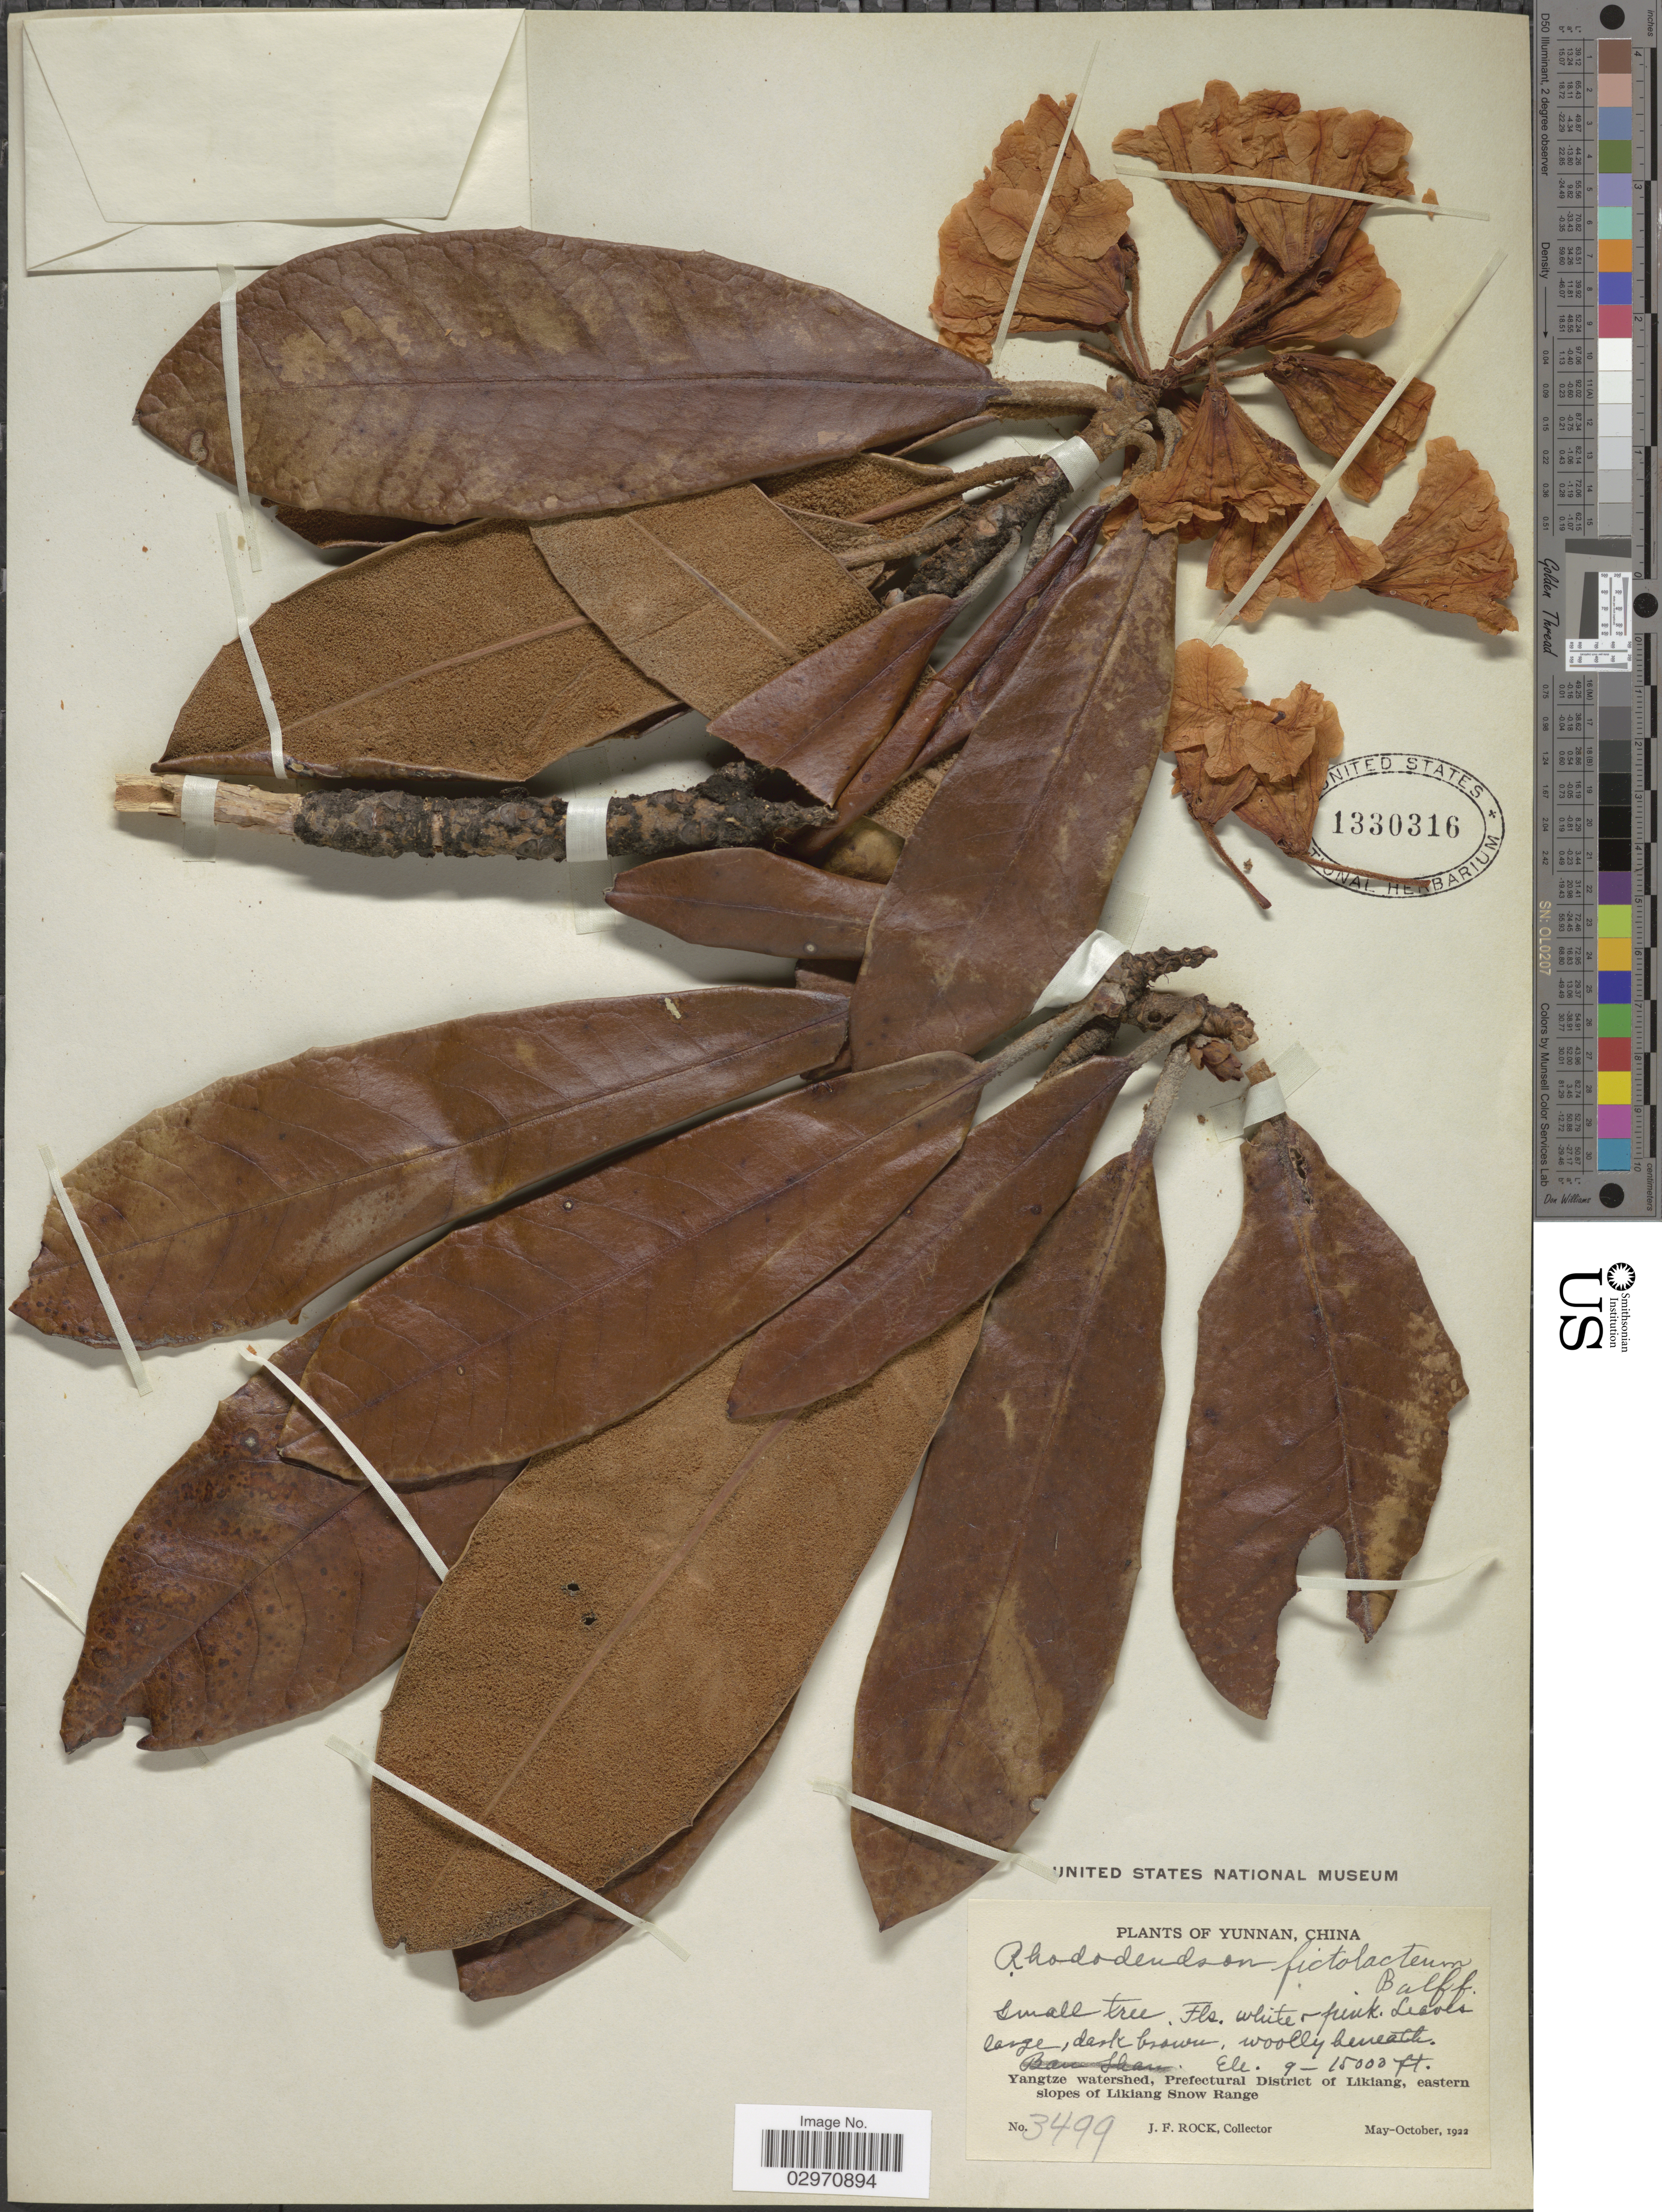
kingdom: Plantae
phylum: Tracheophyta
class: Magnoliopsida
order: Ericales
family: Ericaceae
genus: Rhododendron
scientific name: Rhododendron fictolacteum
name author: Balf. f.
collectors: J. Rock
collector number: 3499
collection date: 1922-05/1922-10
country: China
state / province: Yunnan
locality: Yangtze watershed, Prefectural District of Likiang, eastern slopes of Likiang Snow Range.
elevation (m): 2743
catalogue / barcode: US 1330316